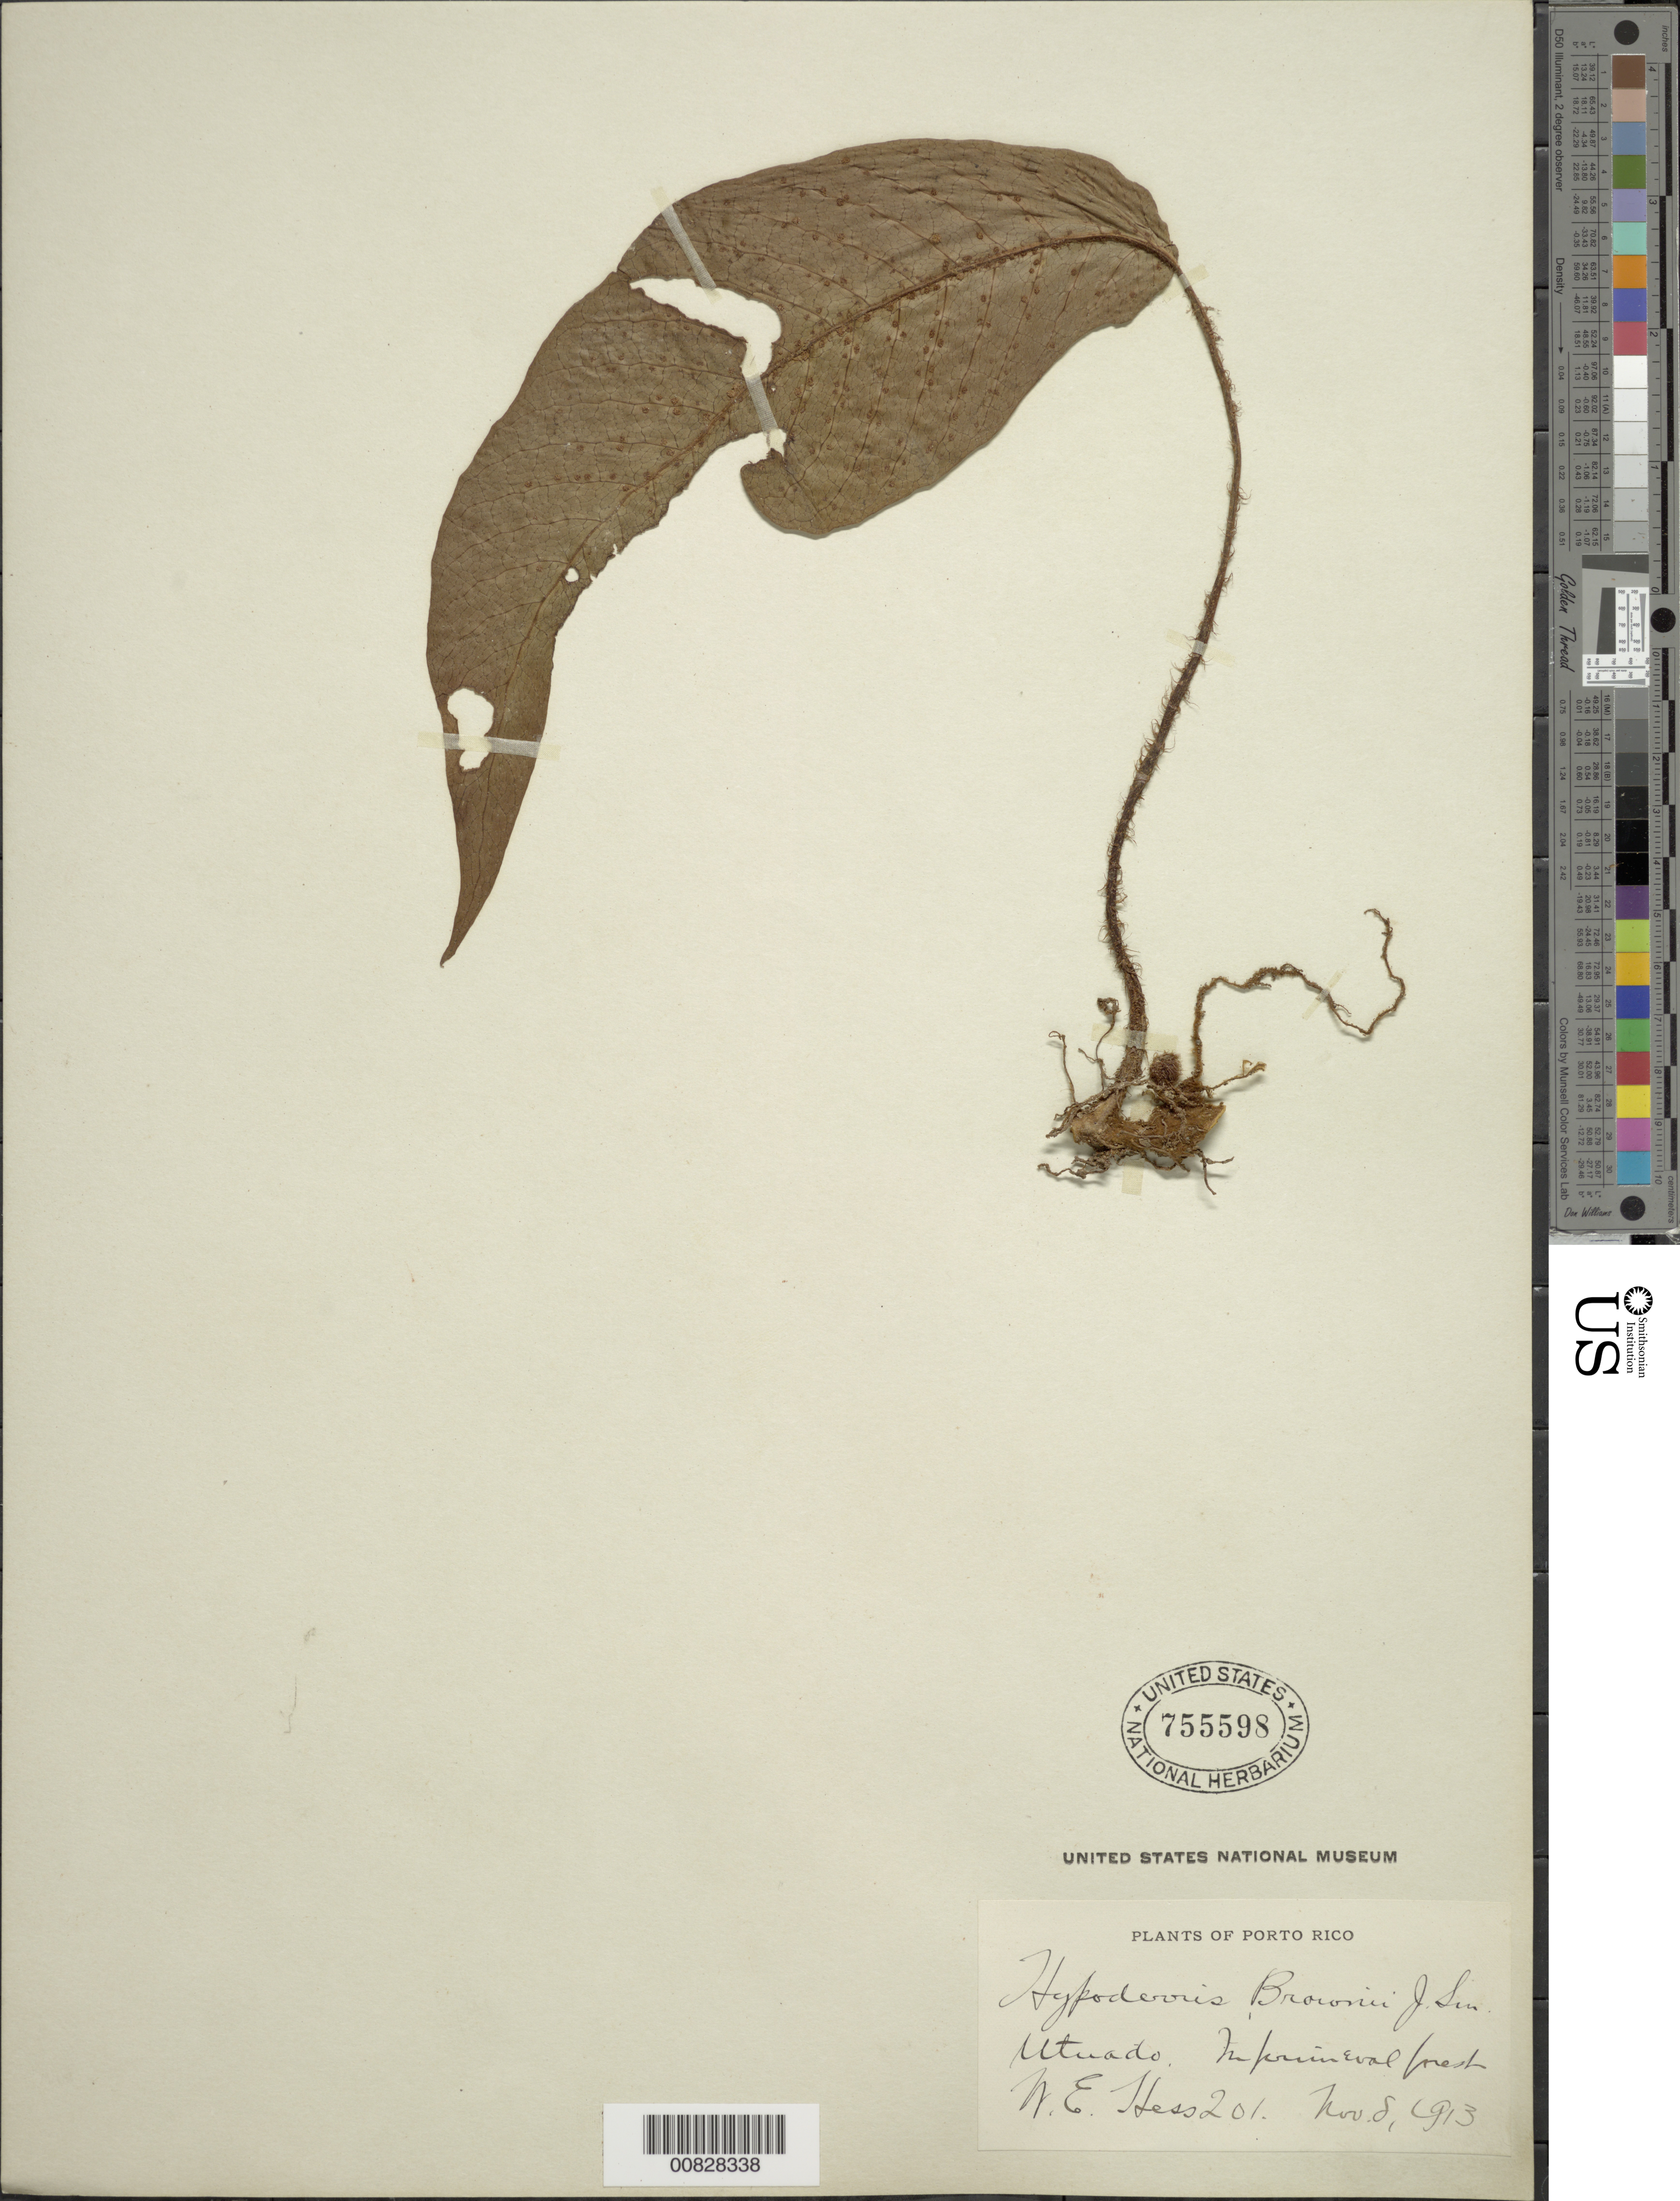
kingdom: Plantae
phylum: Tracheophyta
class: Polypodiopsida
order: Polypodiales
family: Tectariaceae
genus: Hypoderris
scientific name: Hypoderris brownii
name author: J. Sm.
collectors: W. Hess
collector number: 201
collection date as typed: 08 Nov 1913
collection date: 1913-11-08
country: Puerto Rico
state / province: Utuado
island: Puerto Rico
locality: Utuado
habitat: Primeval forest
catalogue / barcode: US 755598